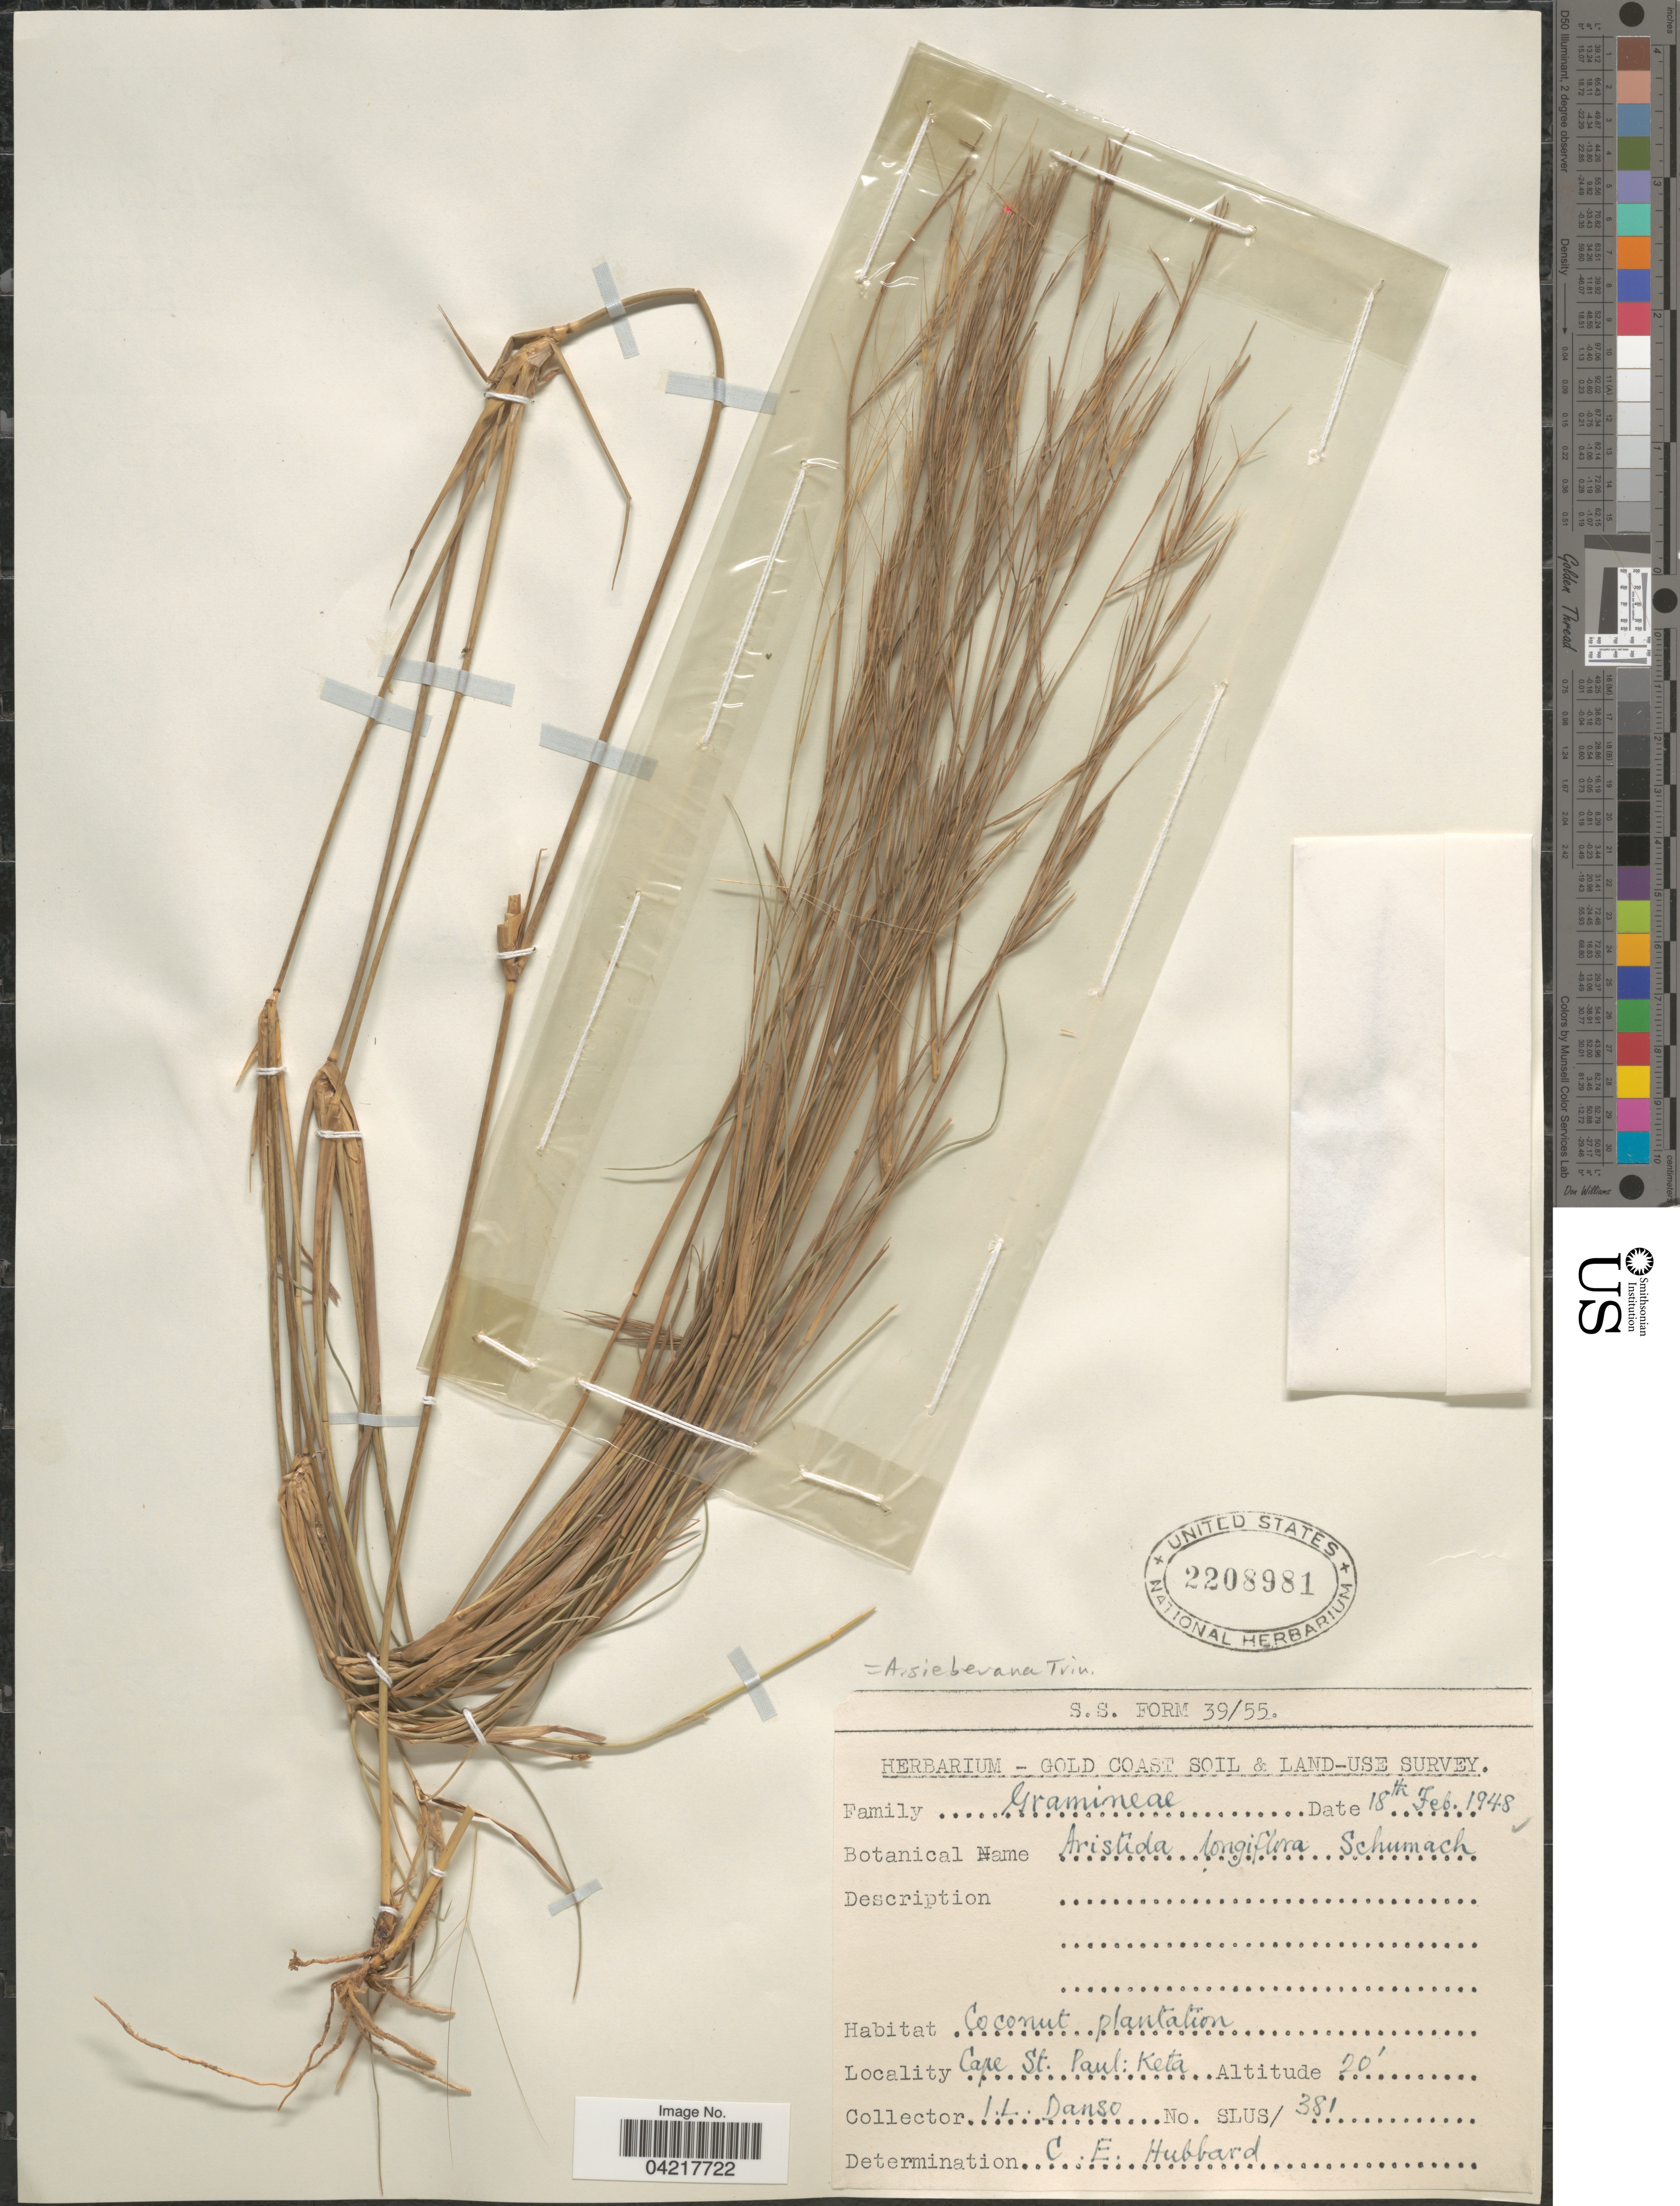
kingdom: Plantae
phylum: Tracheophyta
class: Liliopsida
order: Poales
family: Poaceae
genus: Aristida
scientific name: Aristida sieberiana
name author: Trin. ex Spreng.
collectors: I. Danso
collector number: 381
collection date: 1948-02-18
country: Ghana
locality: Gold Coast Soil & Land-use Survey. Coconut plantation. Cape St. Paul: Keta.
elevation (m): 6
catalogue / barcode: US 2208981